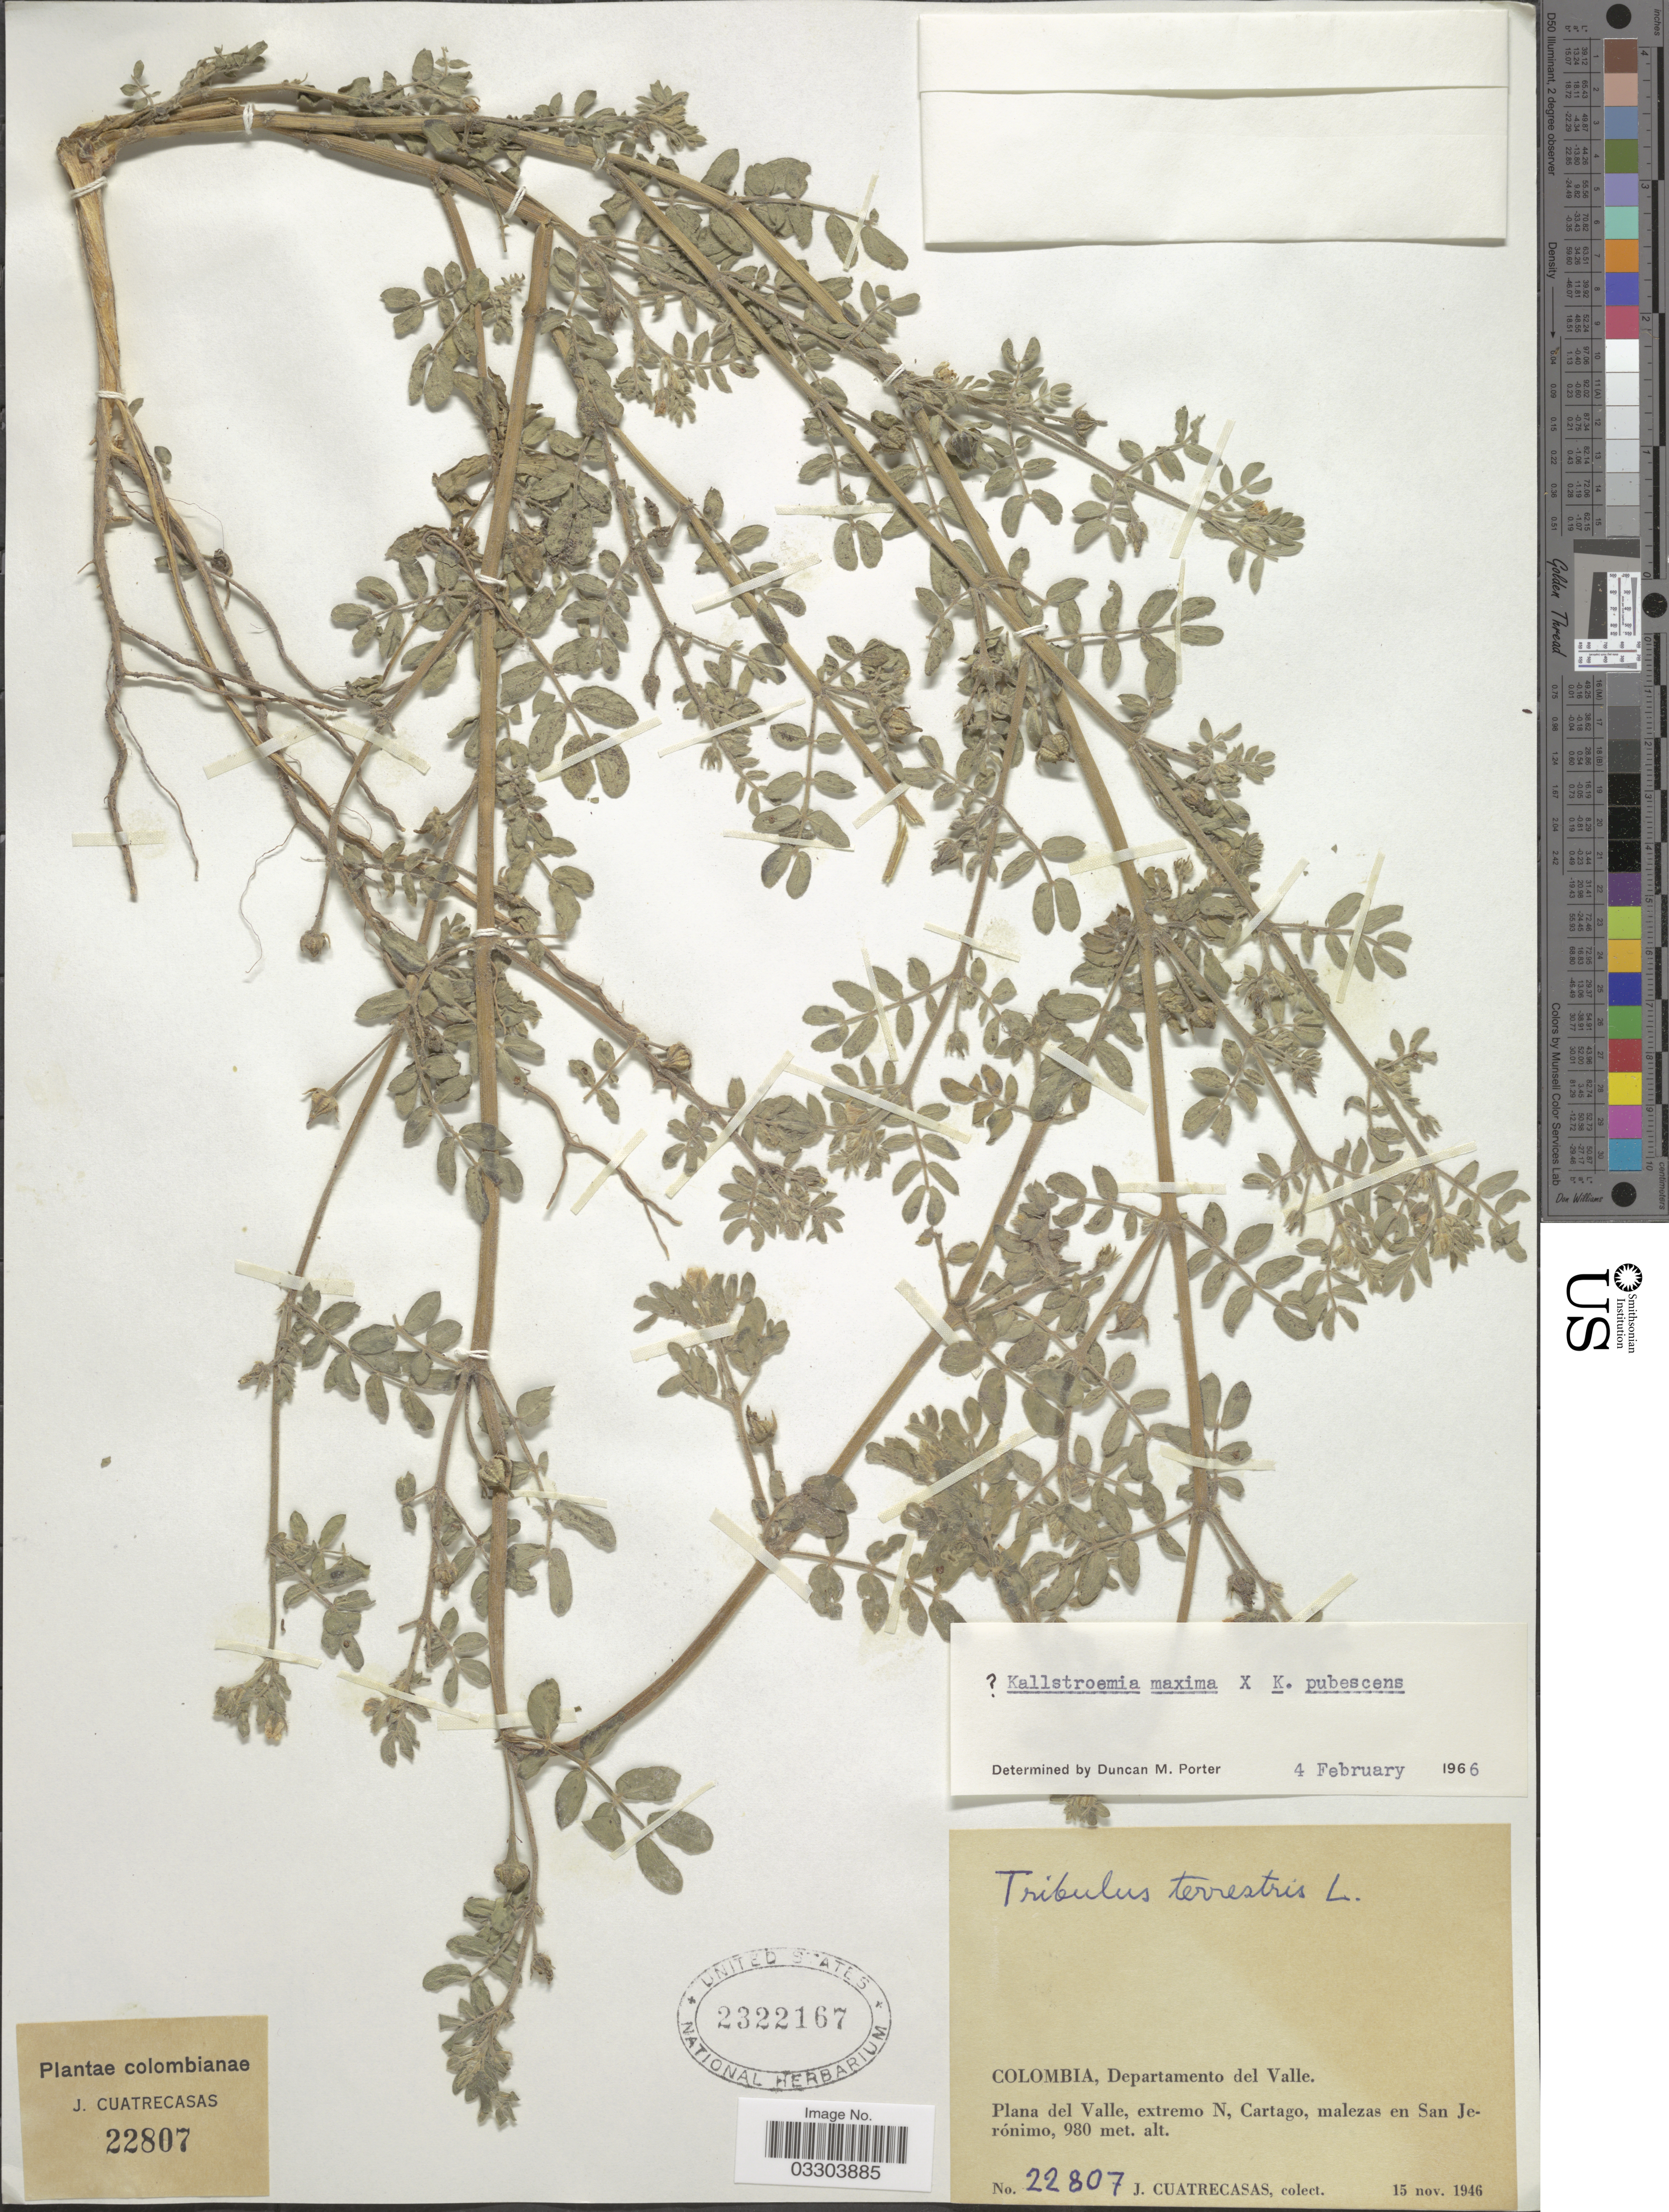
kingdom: Plantae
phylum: Tracheophyta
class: Magnoliopsida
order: Zygophyllales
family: Zygophyllaceae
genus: Kallstroemia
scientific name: Kallstroemia maxima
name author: (L.) Hook. & Arn.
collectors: J. Cuatrecasas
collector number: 22807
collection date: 1946-11-15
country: Colombia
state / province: Valle del Cauca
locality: Departamento del Valle. Plana del Valle, extremo N, Cartago, malezas en San Jerónimo.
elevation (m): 980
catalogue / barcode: US 2322167